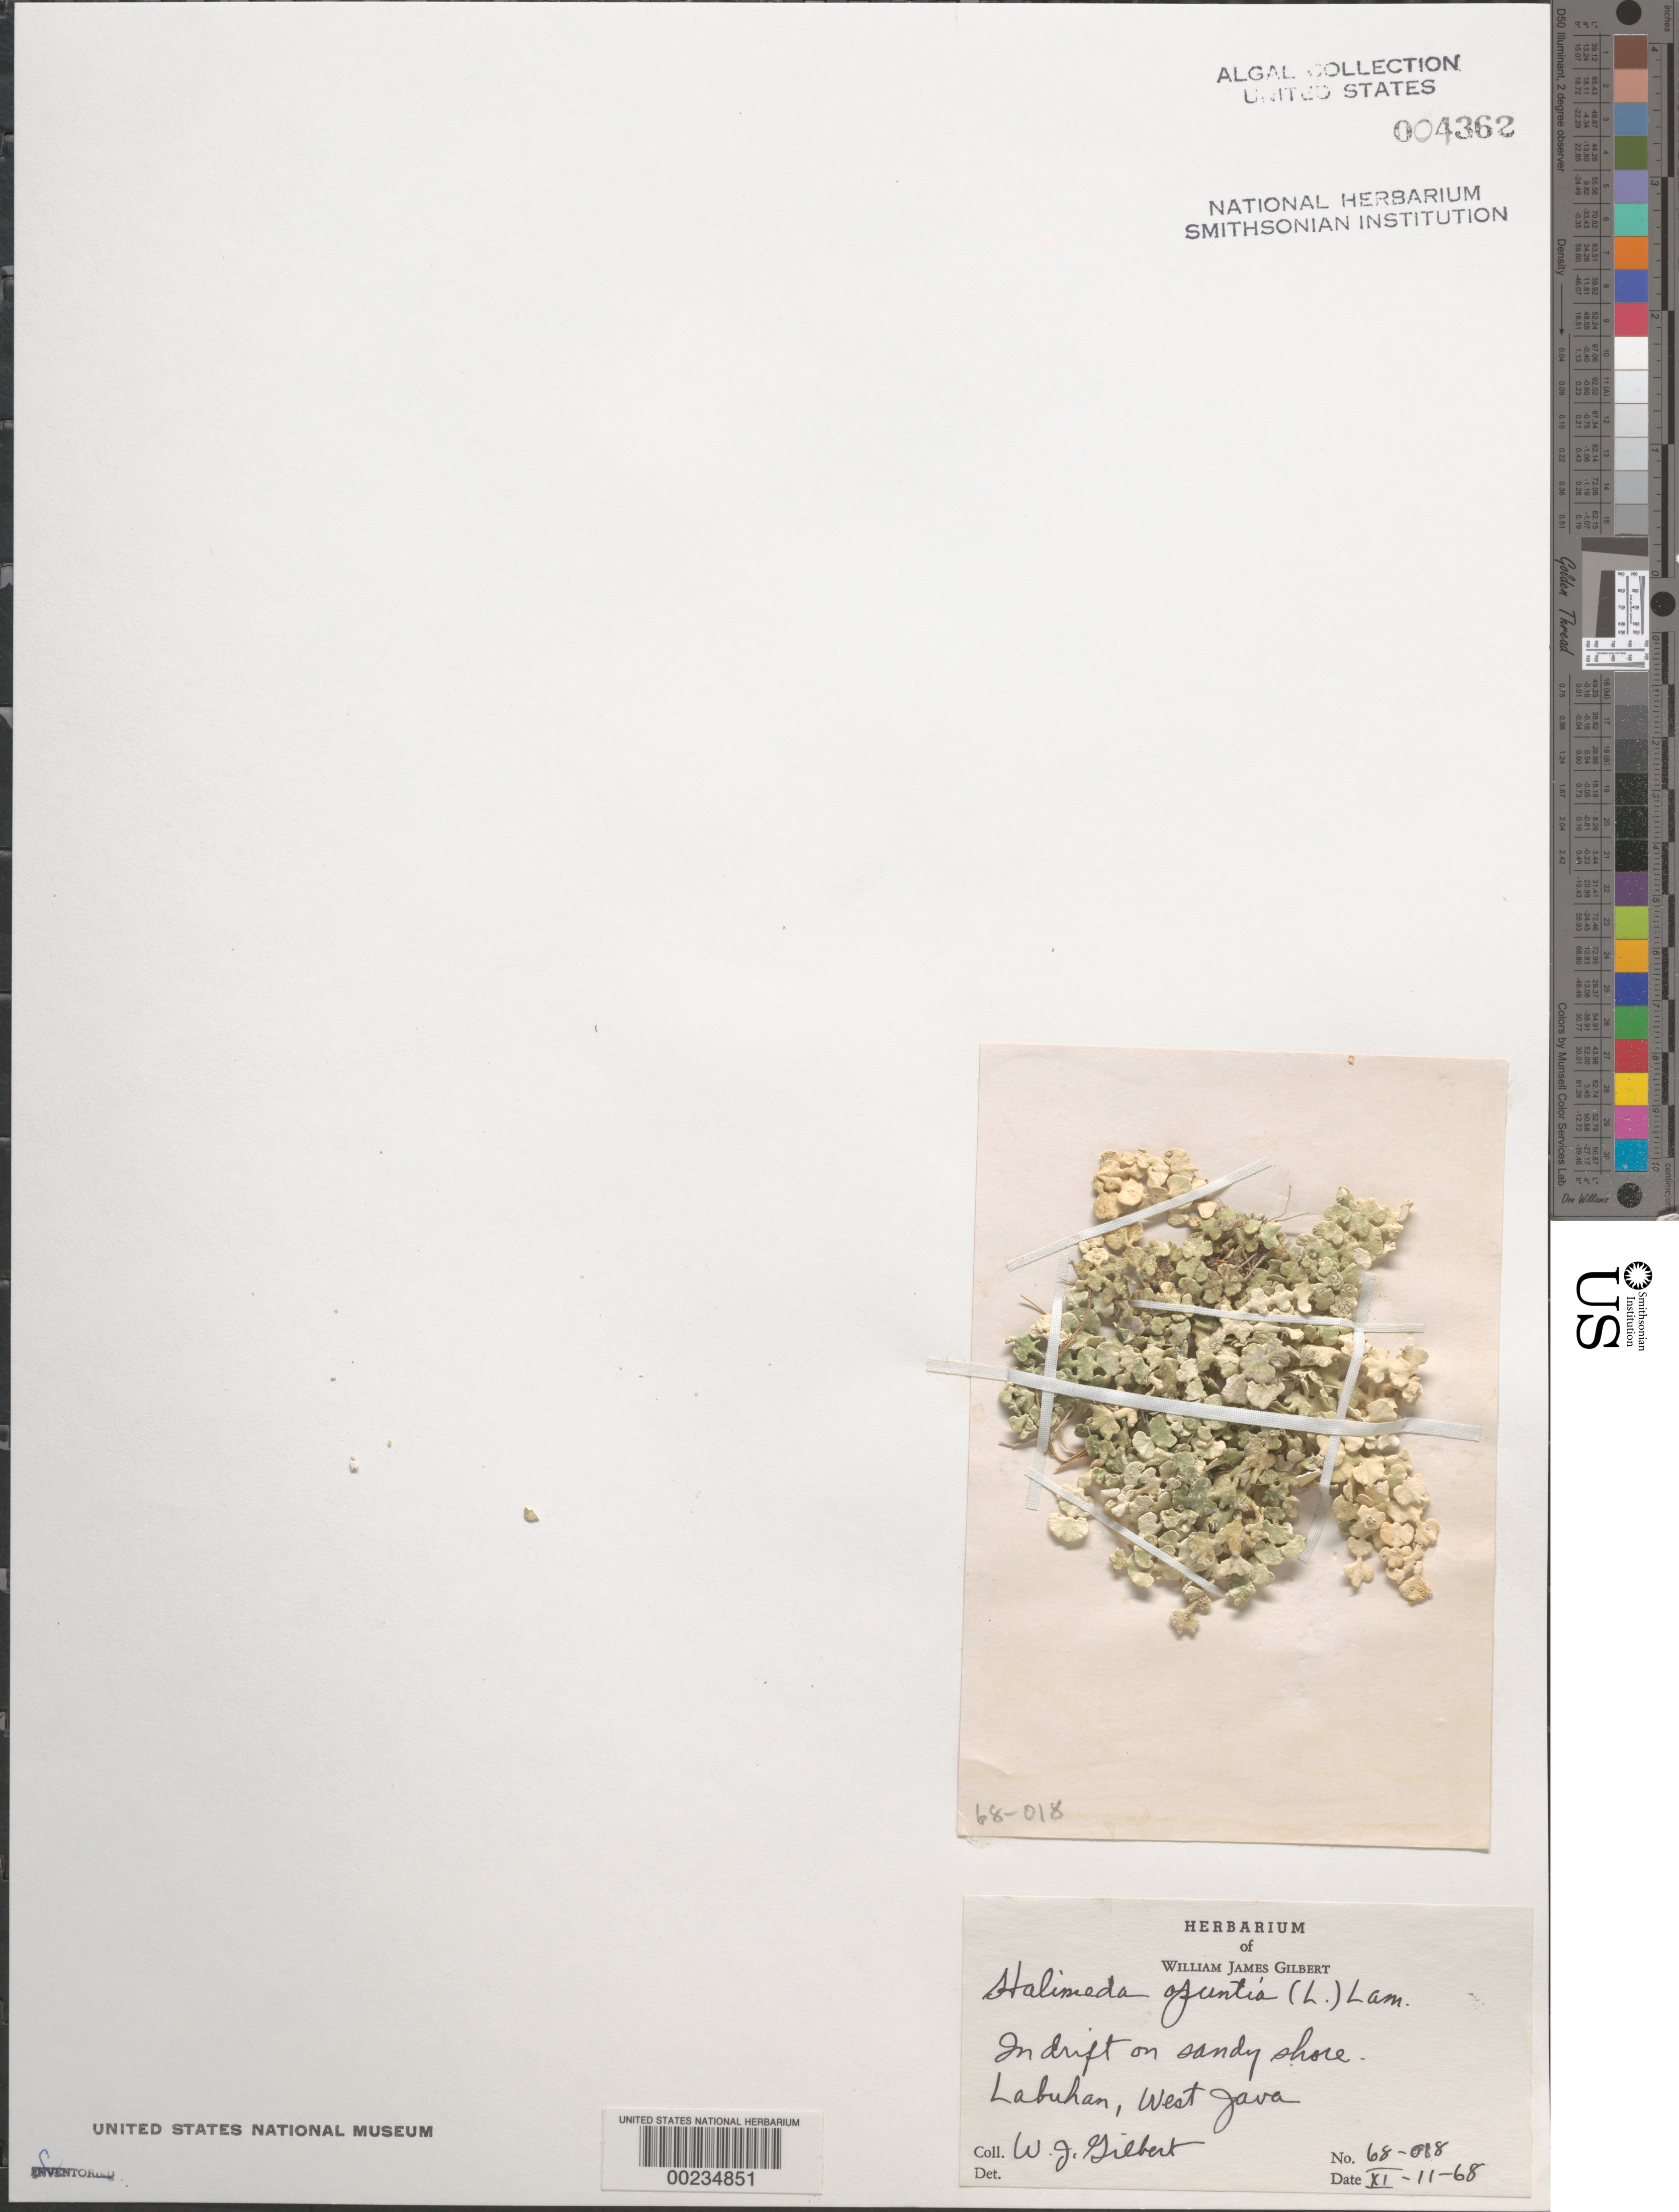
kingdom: Plantae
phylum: Chlorophyta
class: Ulvophyceae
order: Bryopsidales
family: Halimedaceae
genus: Halimeda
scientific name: Halimeda opuntia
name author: (L.) J.V.Lamouroux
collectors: W. J. Gilbert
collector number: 68-018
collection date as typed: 11 Nov 1968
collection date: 1968-11-11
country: Indonesia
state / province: Java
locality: Labuhan, west java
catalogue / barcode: US 4362